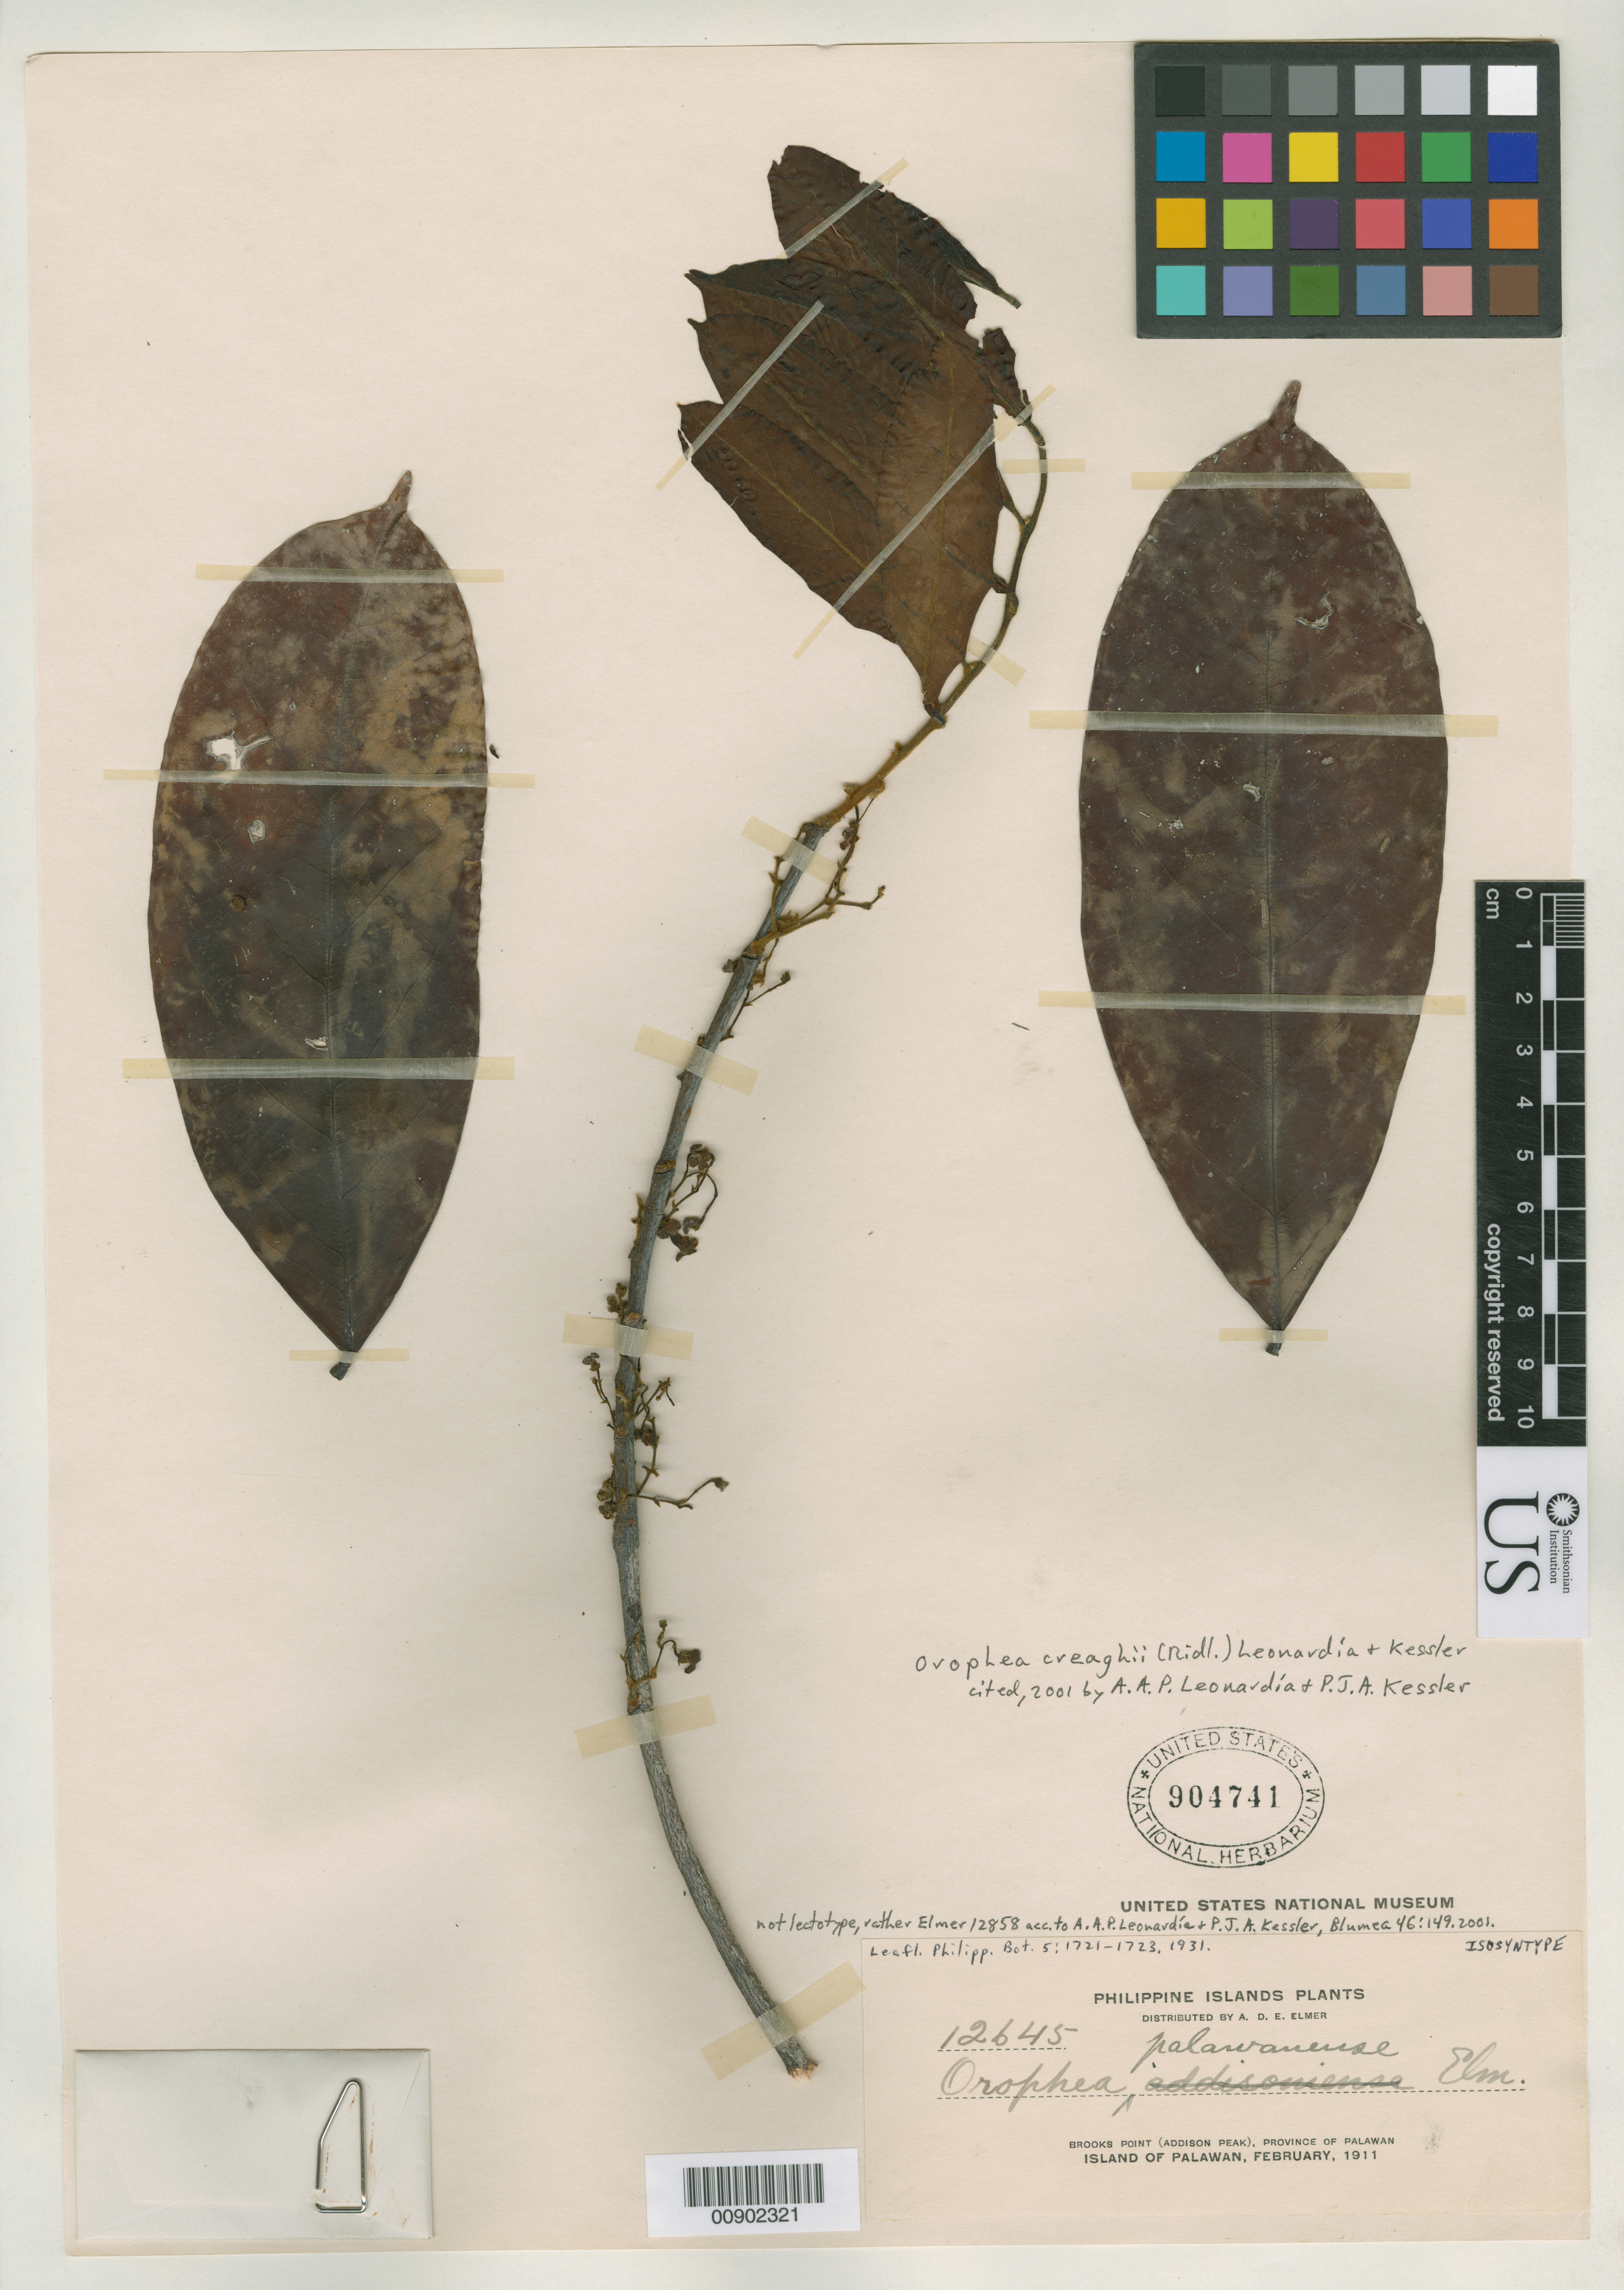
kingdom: Plantae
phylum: Tracheophyta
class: Magnoliopsida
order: Magnoliales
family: Annonaceae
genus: Orophea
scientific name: Orophea palawanensis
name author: Elmer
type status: Isosyntype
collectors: A. D. E. Elmer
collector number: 12645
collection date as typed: Feb 1911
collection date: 1911-02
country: Philippines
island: Palawan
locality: Brooks Point (Addison Peak), Province of Palawan.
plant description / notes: Currently accepted name as cited by Leonardia & Kessler, 2001.; Lectotype collection is Elmer 12858 as designated by Leonardia & Kessler, Blumea 46: 149 (2001).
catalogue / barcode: US 904741